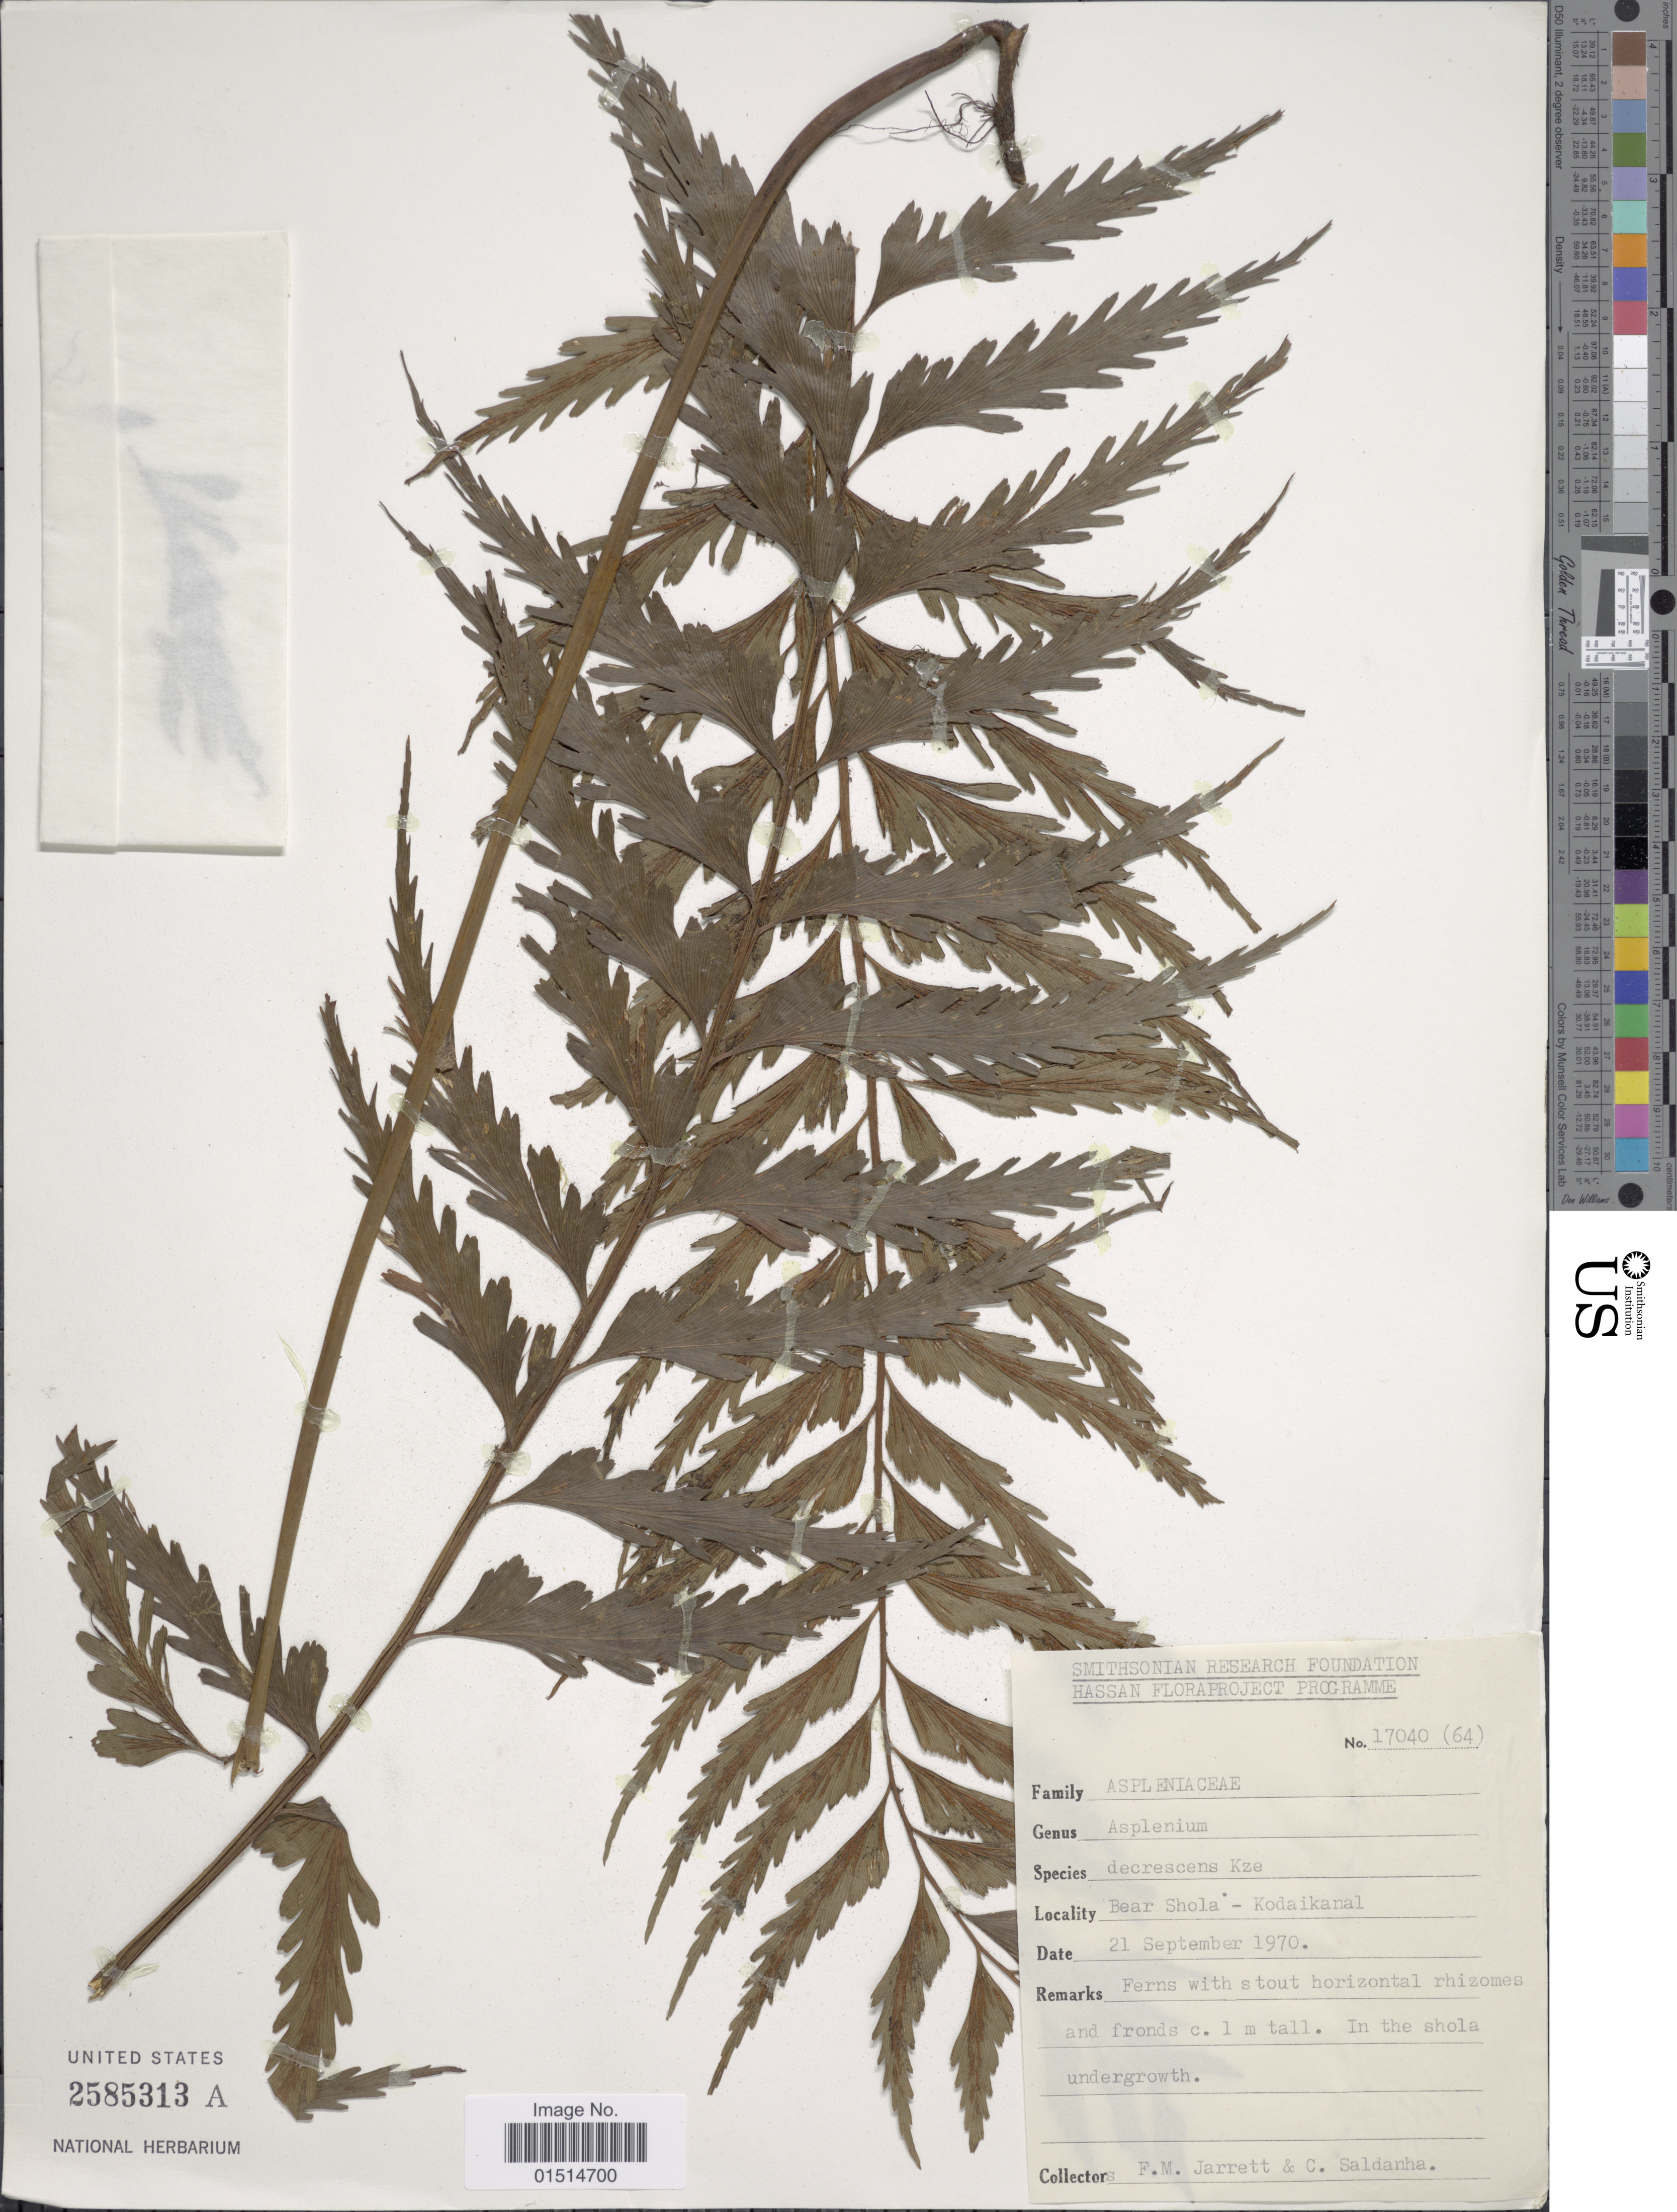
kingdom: Plantae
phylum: Tracheophyta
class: Polypodiopsida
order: Polypodiales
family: Aspleniaceae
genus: Asplenium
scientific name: Asplenium decrescens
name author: Kunze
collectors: F. M. Jarrett & C. Saldanha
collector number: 17040 (64)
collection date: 1970-09-21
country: India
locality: Bear Shola - Kodaikanal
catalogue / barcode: US 2585313A